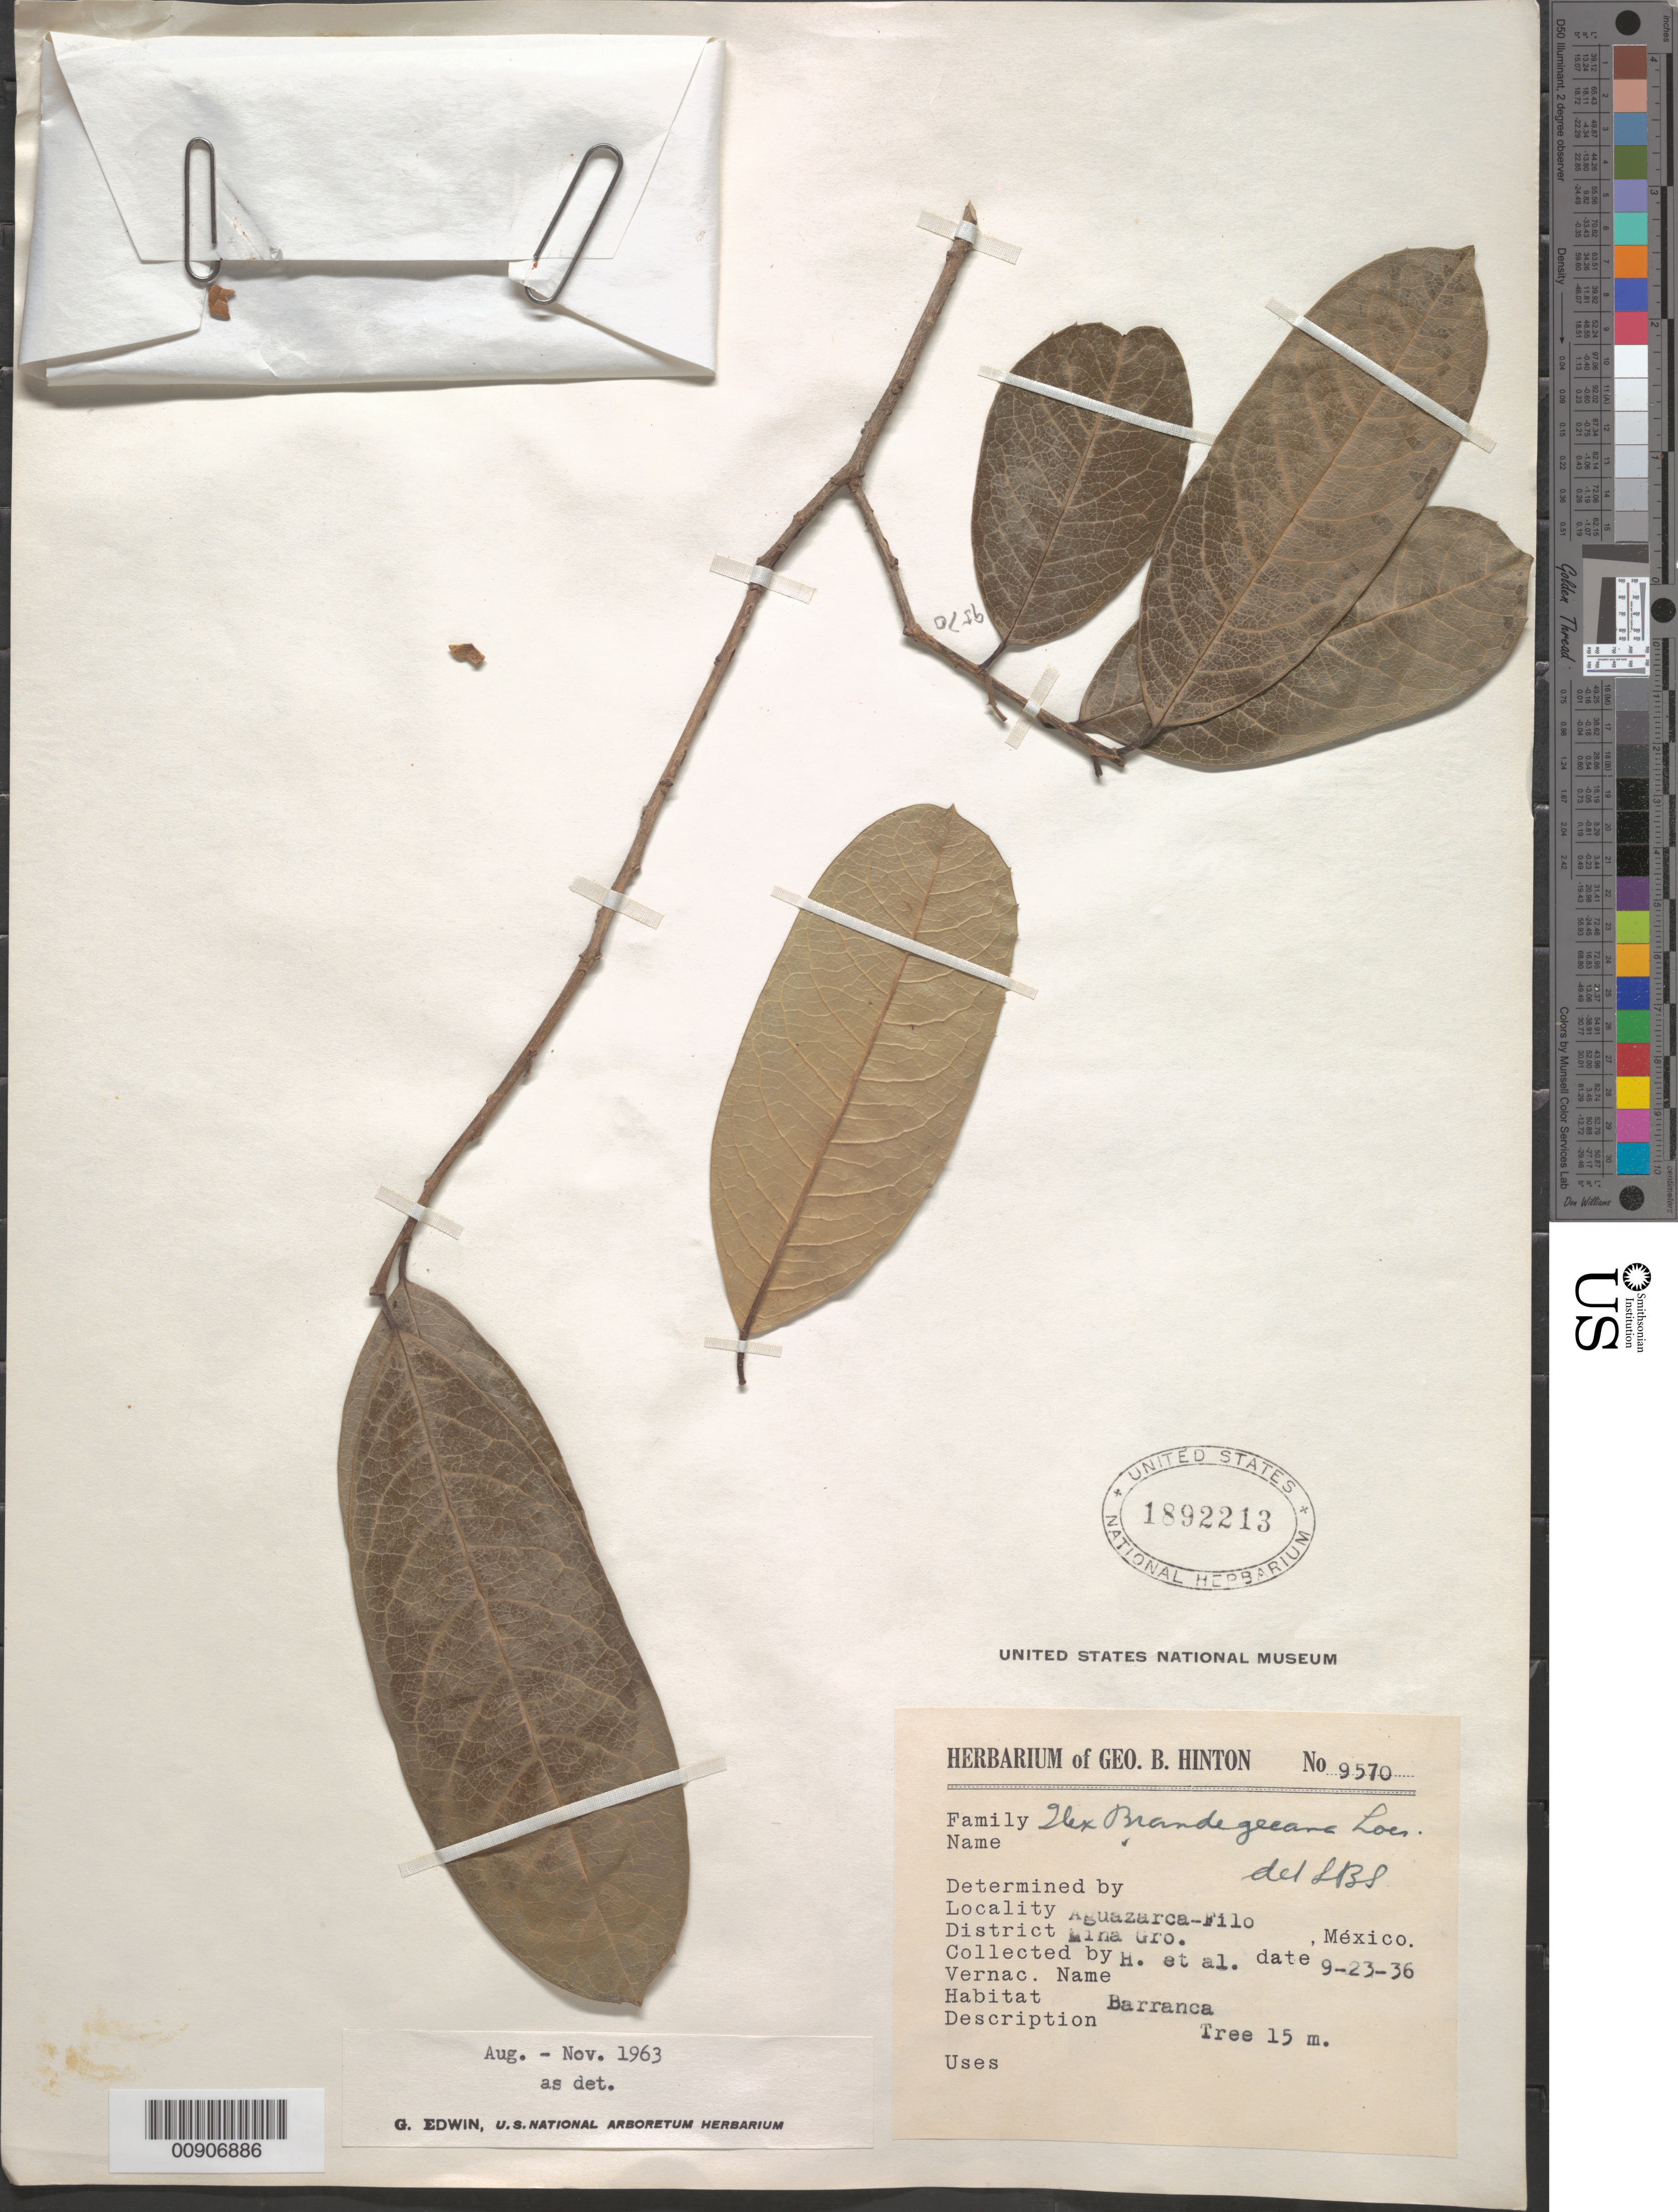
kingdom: Plantae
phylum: Tracheophyta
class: Magnoliopsida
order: Aquifoliales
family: Aquifoliaceae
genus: Ilex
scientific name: Ilex brandegeana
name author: Loes.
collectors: G. B. Hinton & et al.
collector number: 9570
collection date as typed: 23 Sep 1936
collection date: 1936-09-23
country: Mexico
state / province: Guerrero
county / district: Mina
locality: Aguazarca-Filo, District Mina, State Guerrero.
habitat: Barranca.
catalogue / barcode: US 1892213